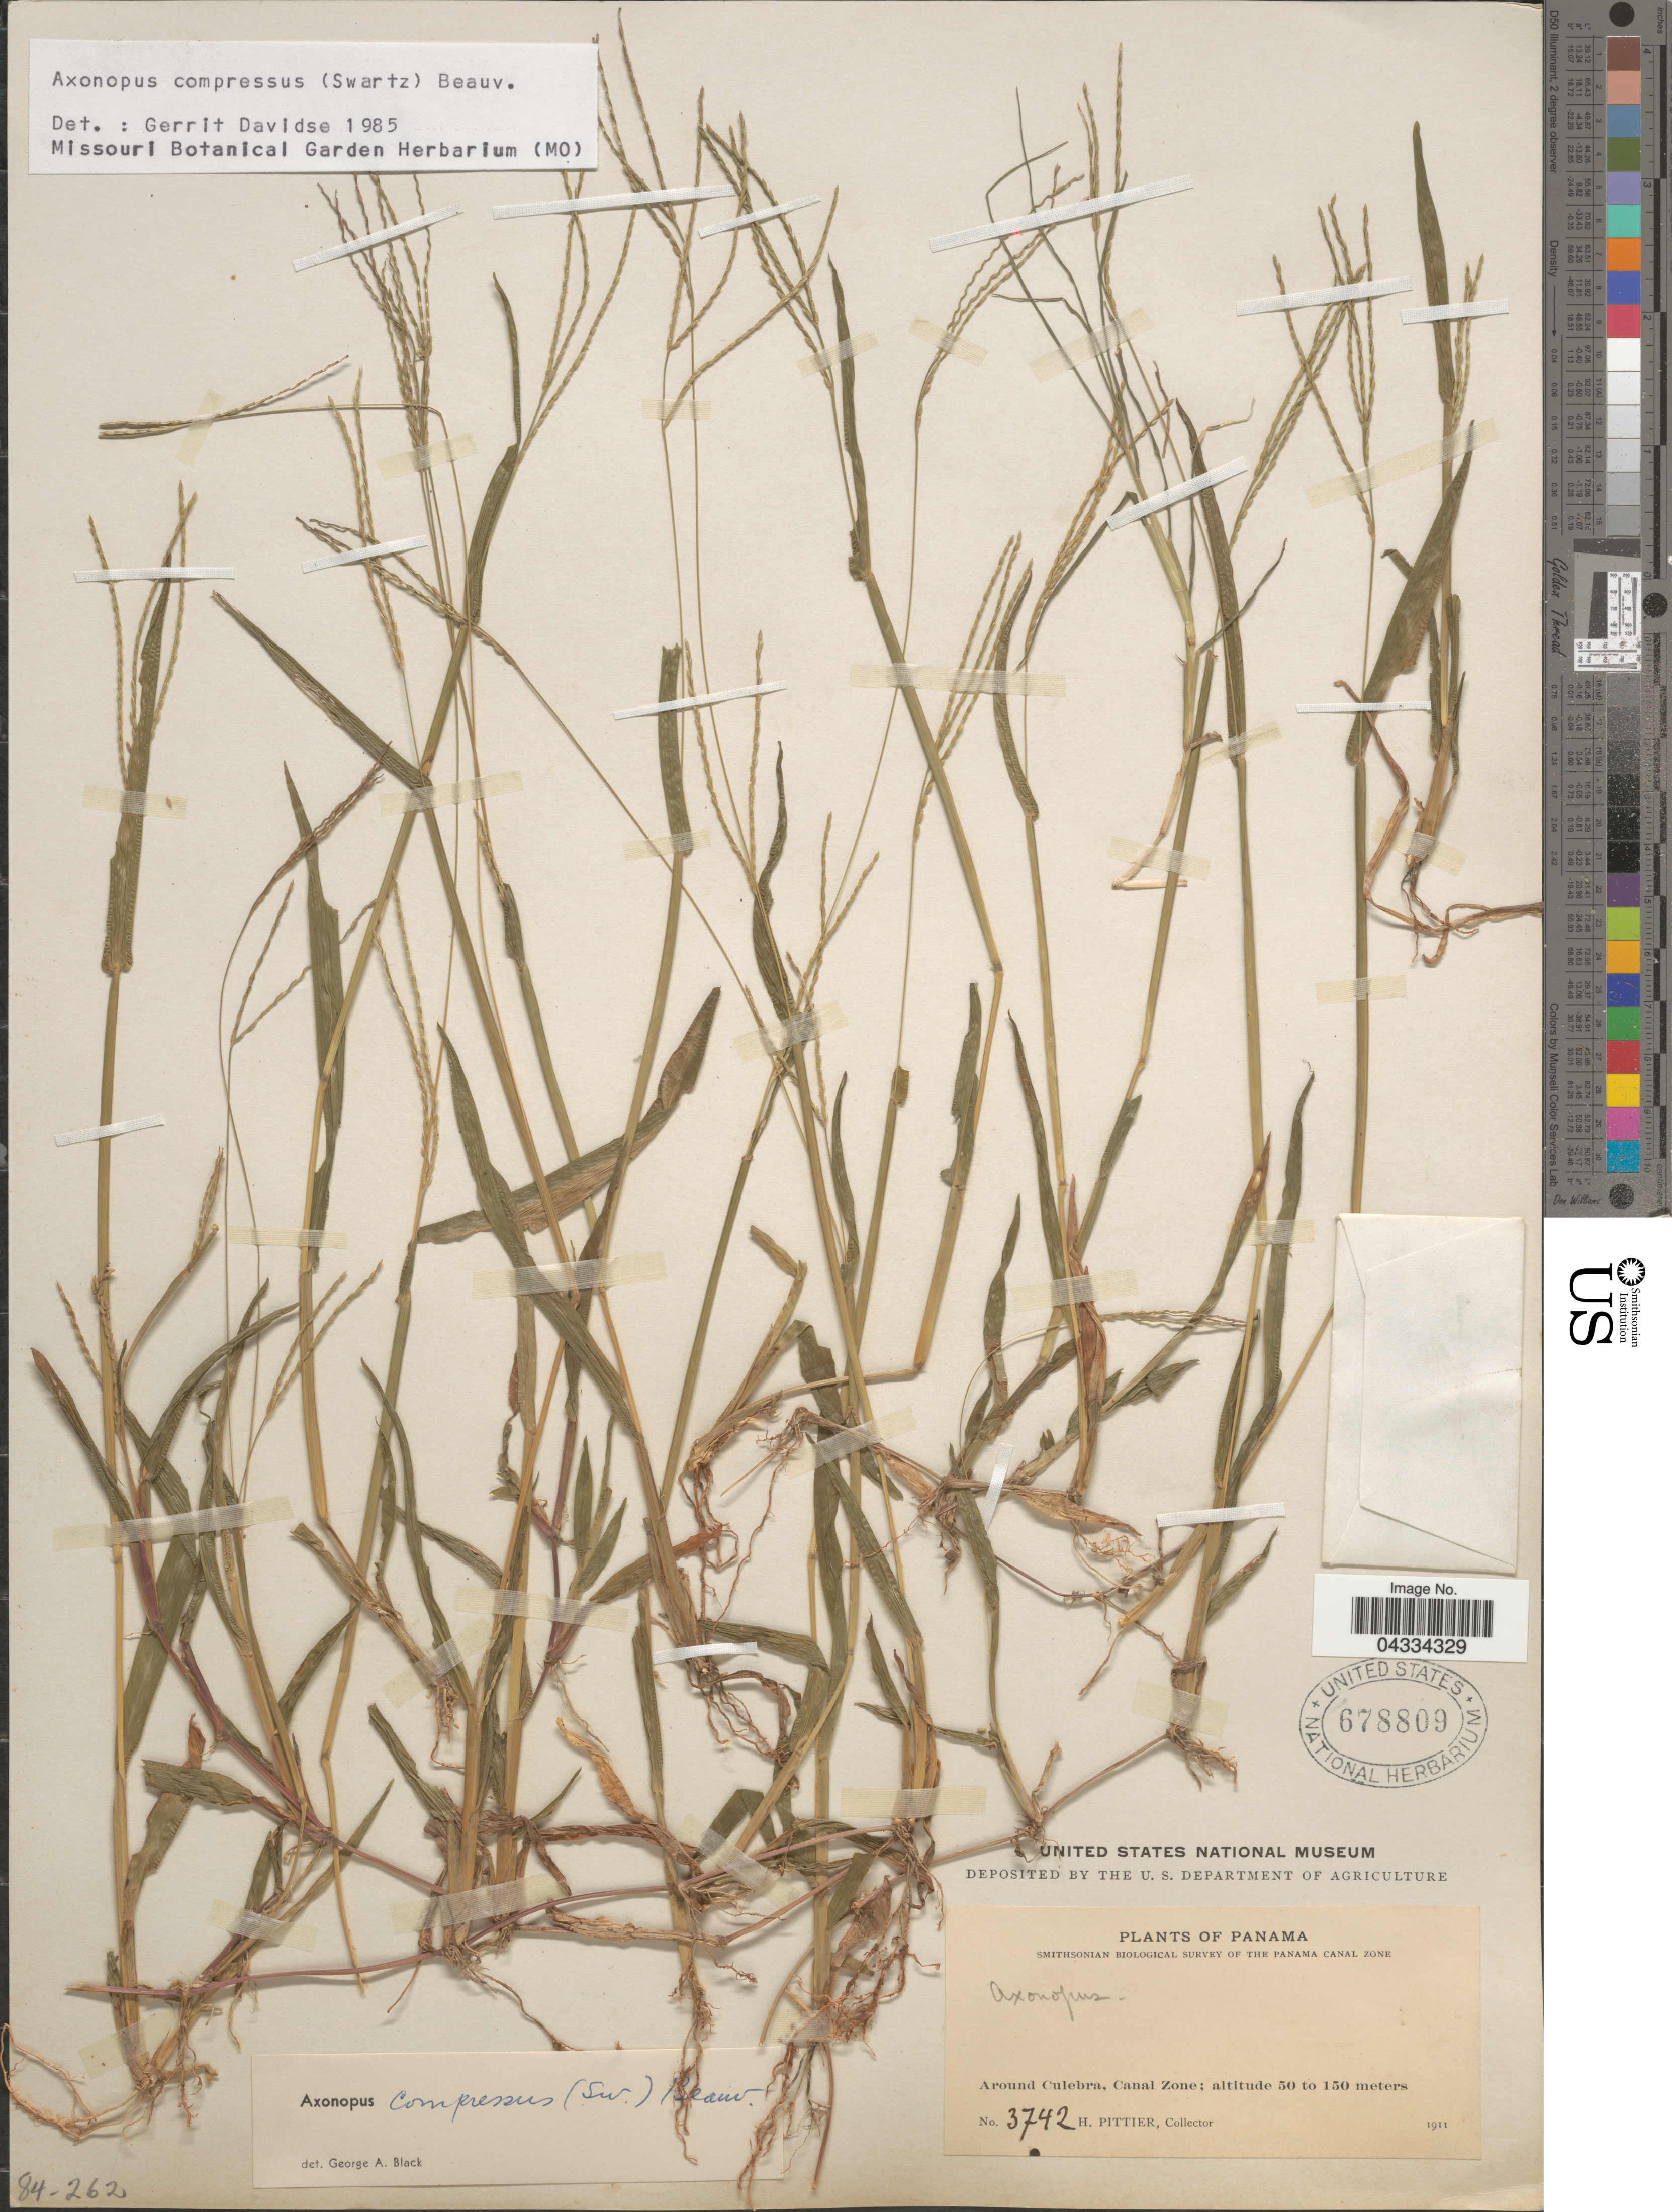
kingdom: Plantae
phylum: Tracheophyta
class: Liliopsida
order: Poales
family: Poaceae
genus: Axonopus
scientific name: Axonopus compressus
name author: (Sw.) P. Beauv.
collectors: H. F. Pittier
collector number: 3742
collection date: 1911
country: Panama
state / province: Colón / Panamá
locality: Smithsonian Biological Survey of the Panama Canal Zone. Around Culebra, Canal Zone.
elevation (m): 50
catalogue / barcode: US 678809